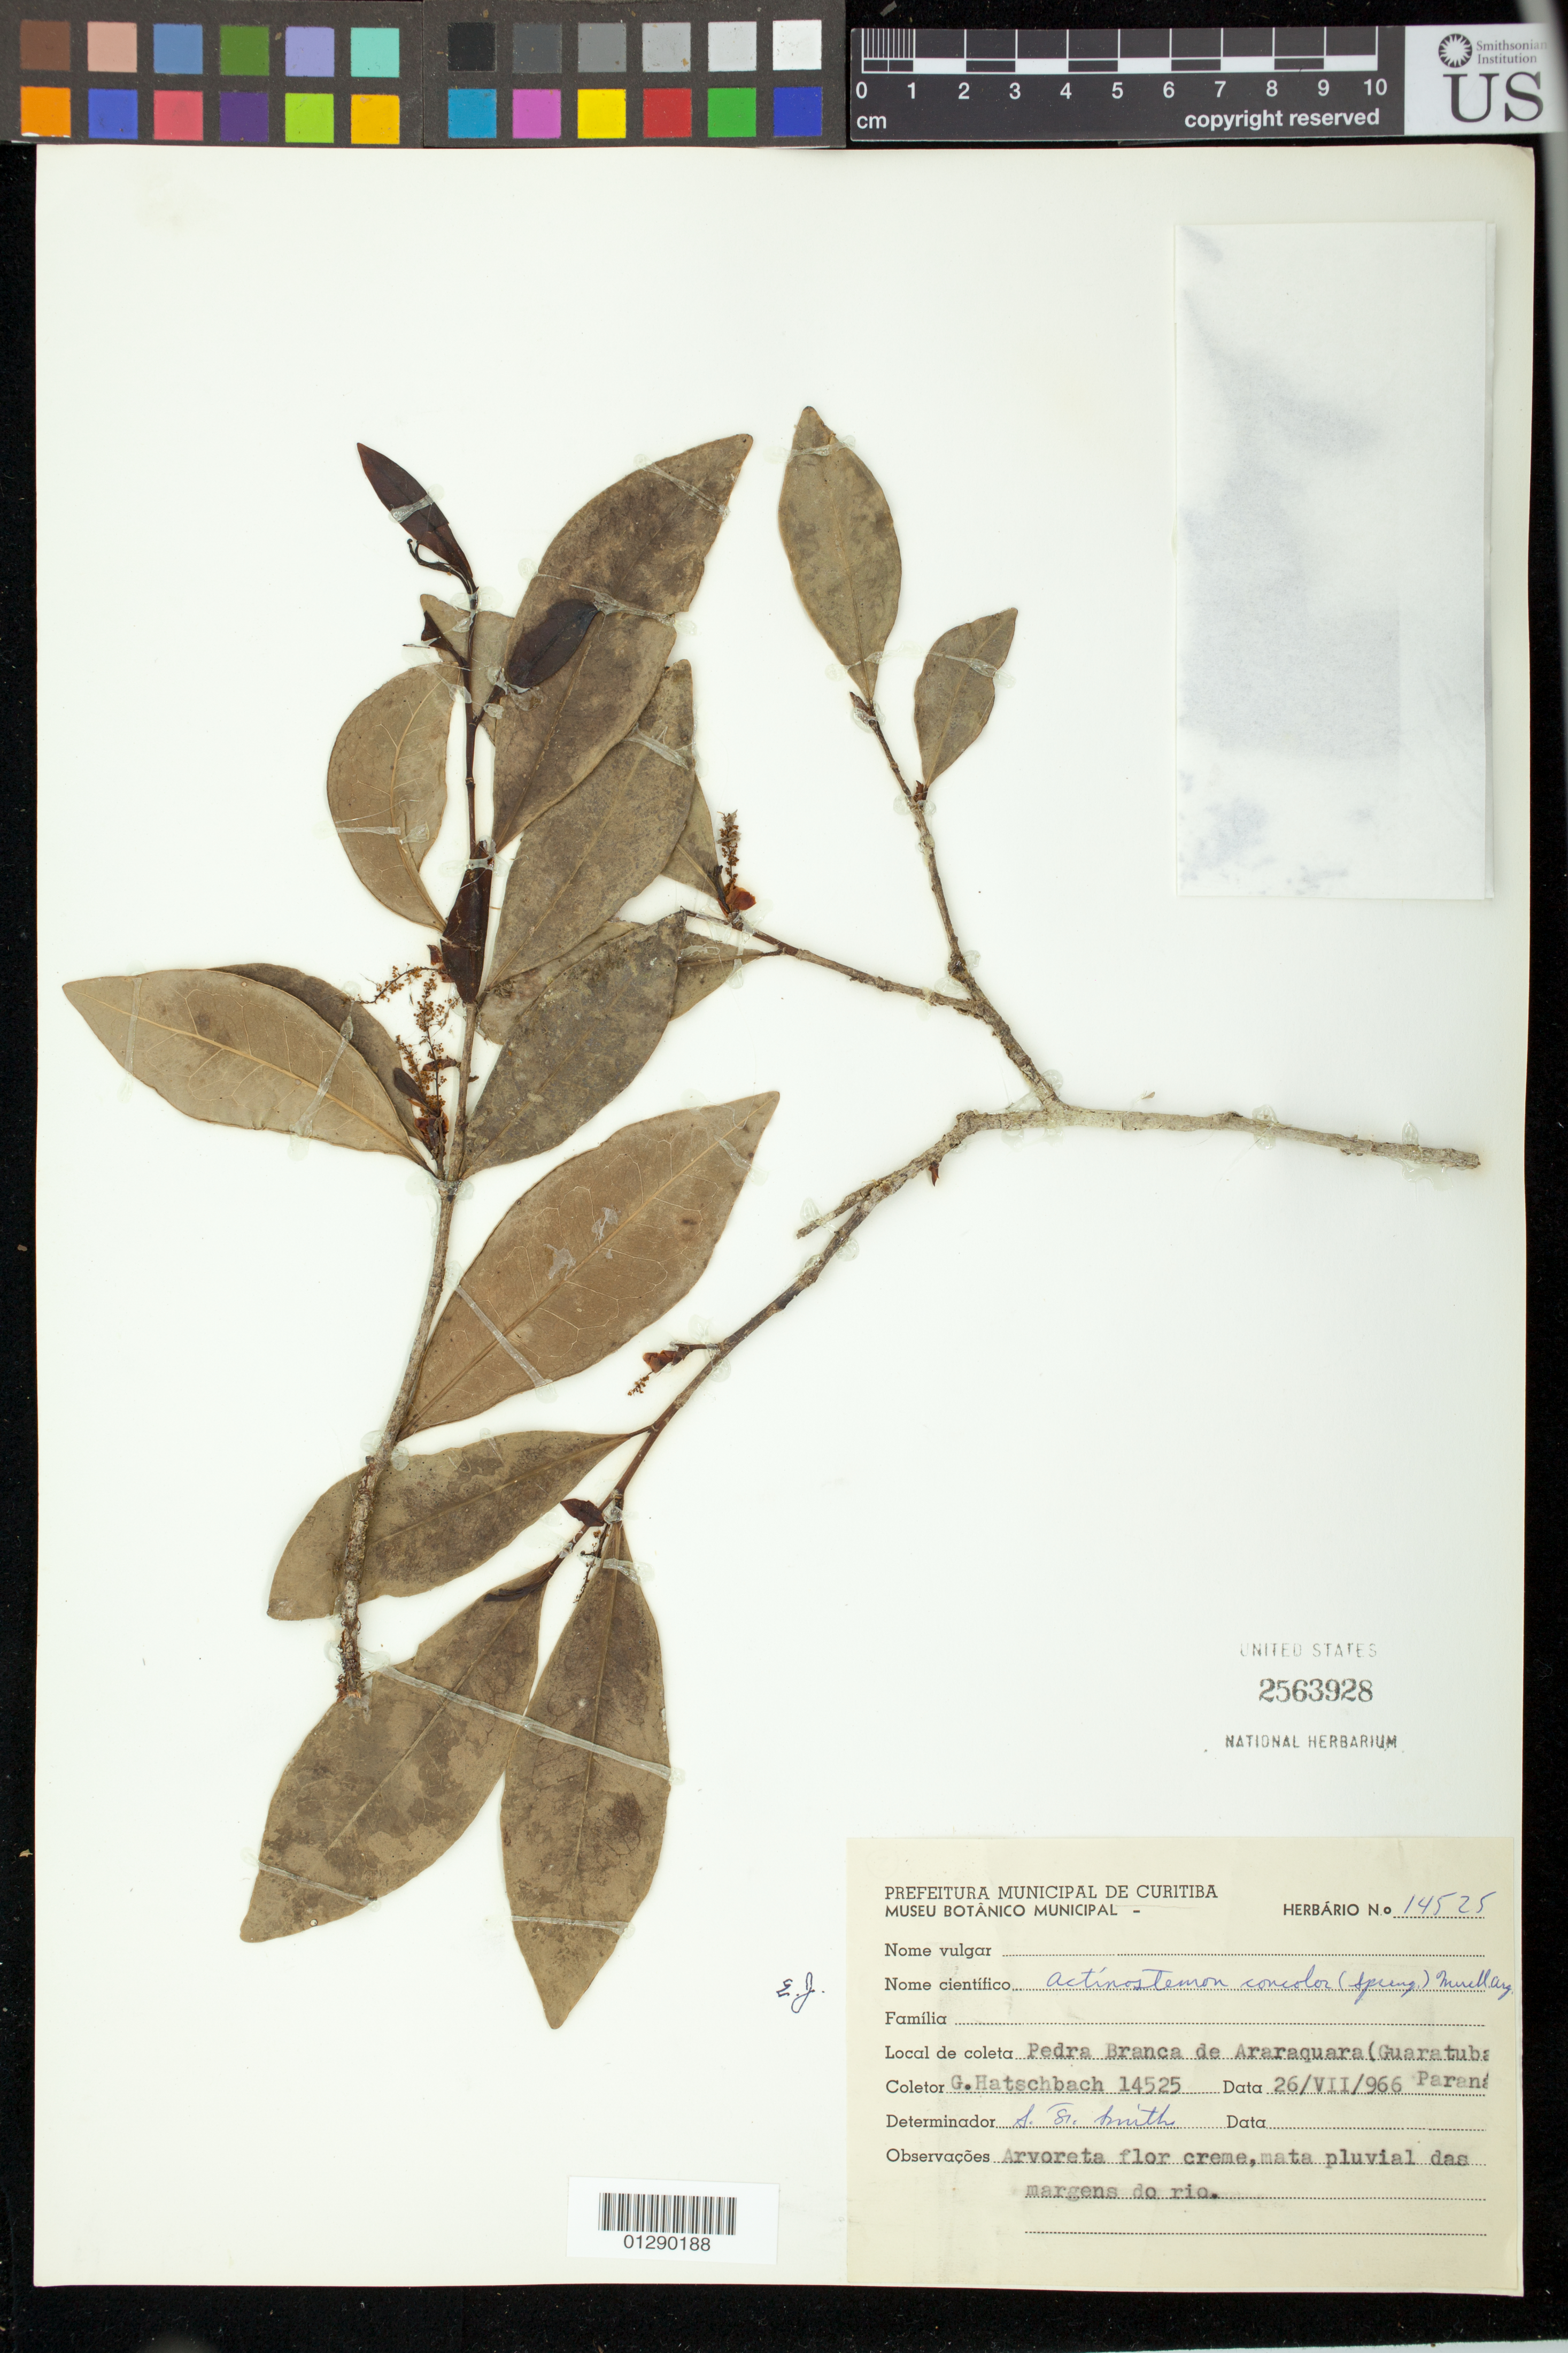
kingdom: Plantae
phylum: Tracheophyta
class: Magnoliopsida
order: Malpighiales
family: Euphorbiaceae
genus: Actinostemon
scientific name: Actinostemon concolor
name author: (Spreng.) Müll. Arg.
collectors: G. Hatschbach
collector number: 14525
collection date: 1966-07-26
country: Brazil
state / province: Paraná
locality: Pedra Branca de Araraquara (Guaratuba)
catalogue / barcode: US 2563928